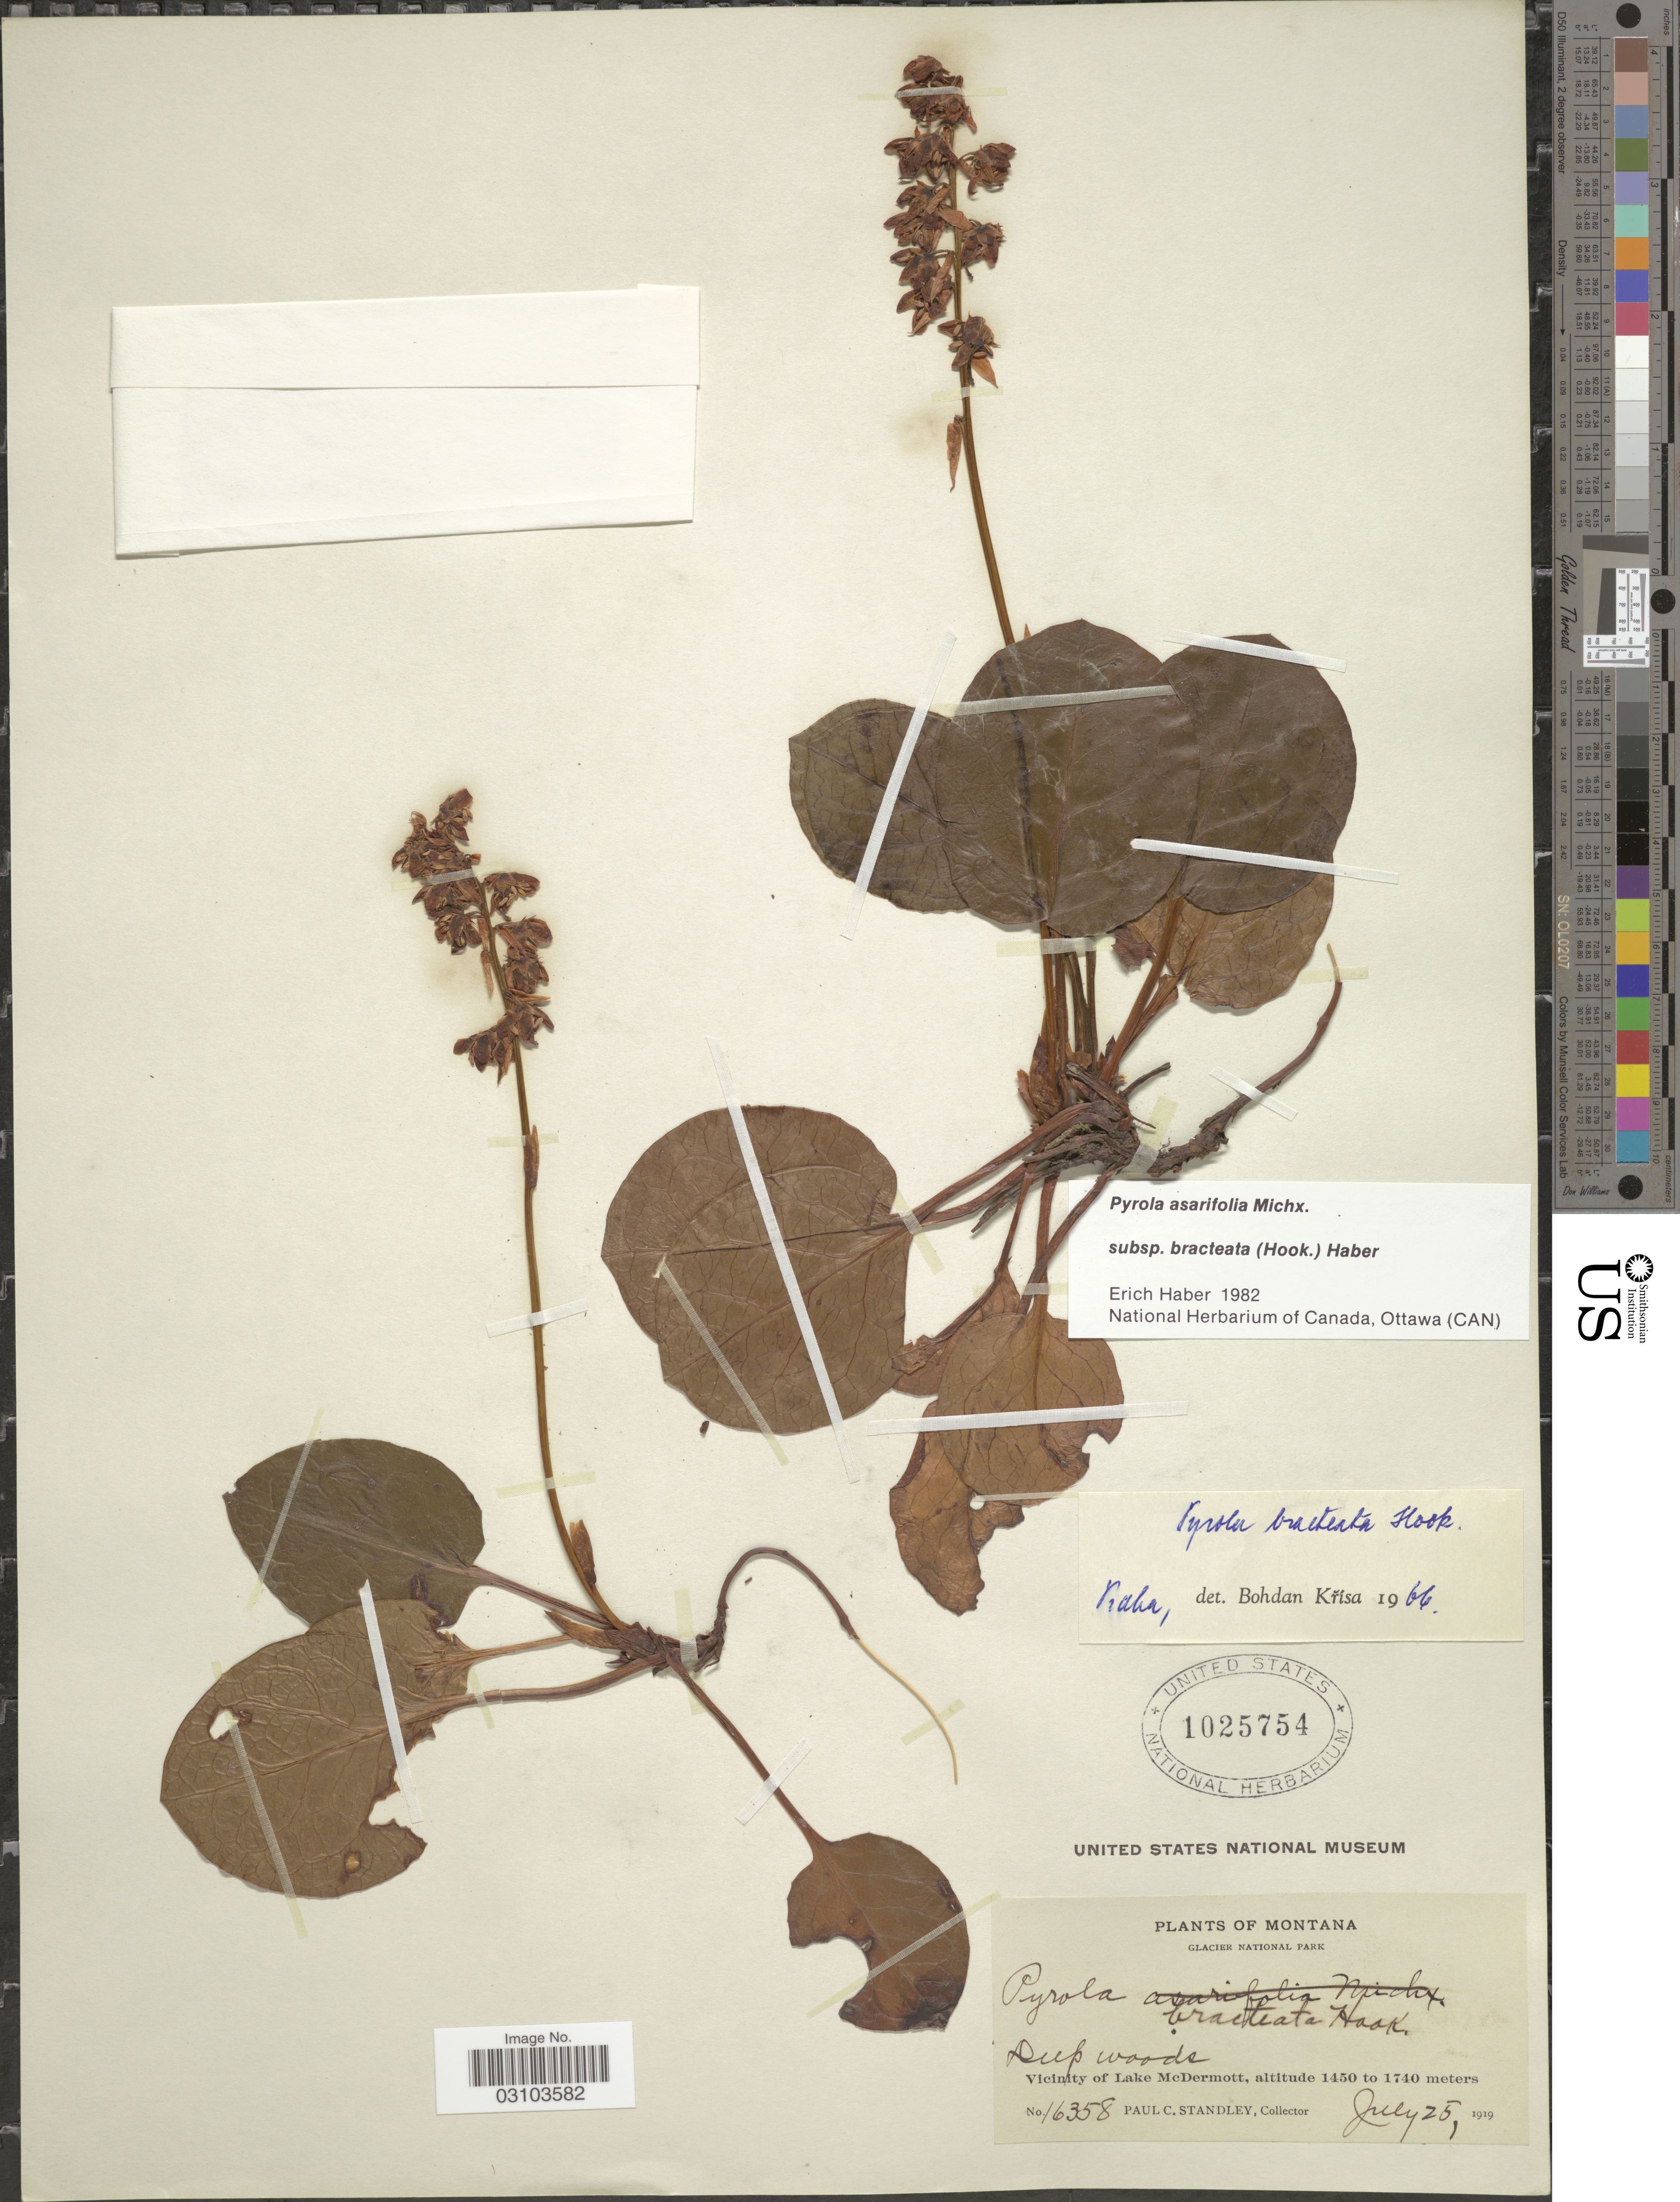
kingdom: Plantae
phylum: Tracheophyta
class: Magnoliopsida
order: Ericales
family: Ericaceae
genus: Pyrola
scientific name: Pyrola asarifolia subsp. bracteata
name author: (Hook.) Haber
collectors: P. C. Standley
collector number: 16358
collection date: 1919-07-25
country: United States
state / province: Montana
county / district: Glacier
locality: Glacier National Park, Vicinity of Lake McDermott.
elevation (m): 1450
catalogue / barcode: US 1025754